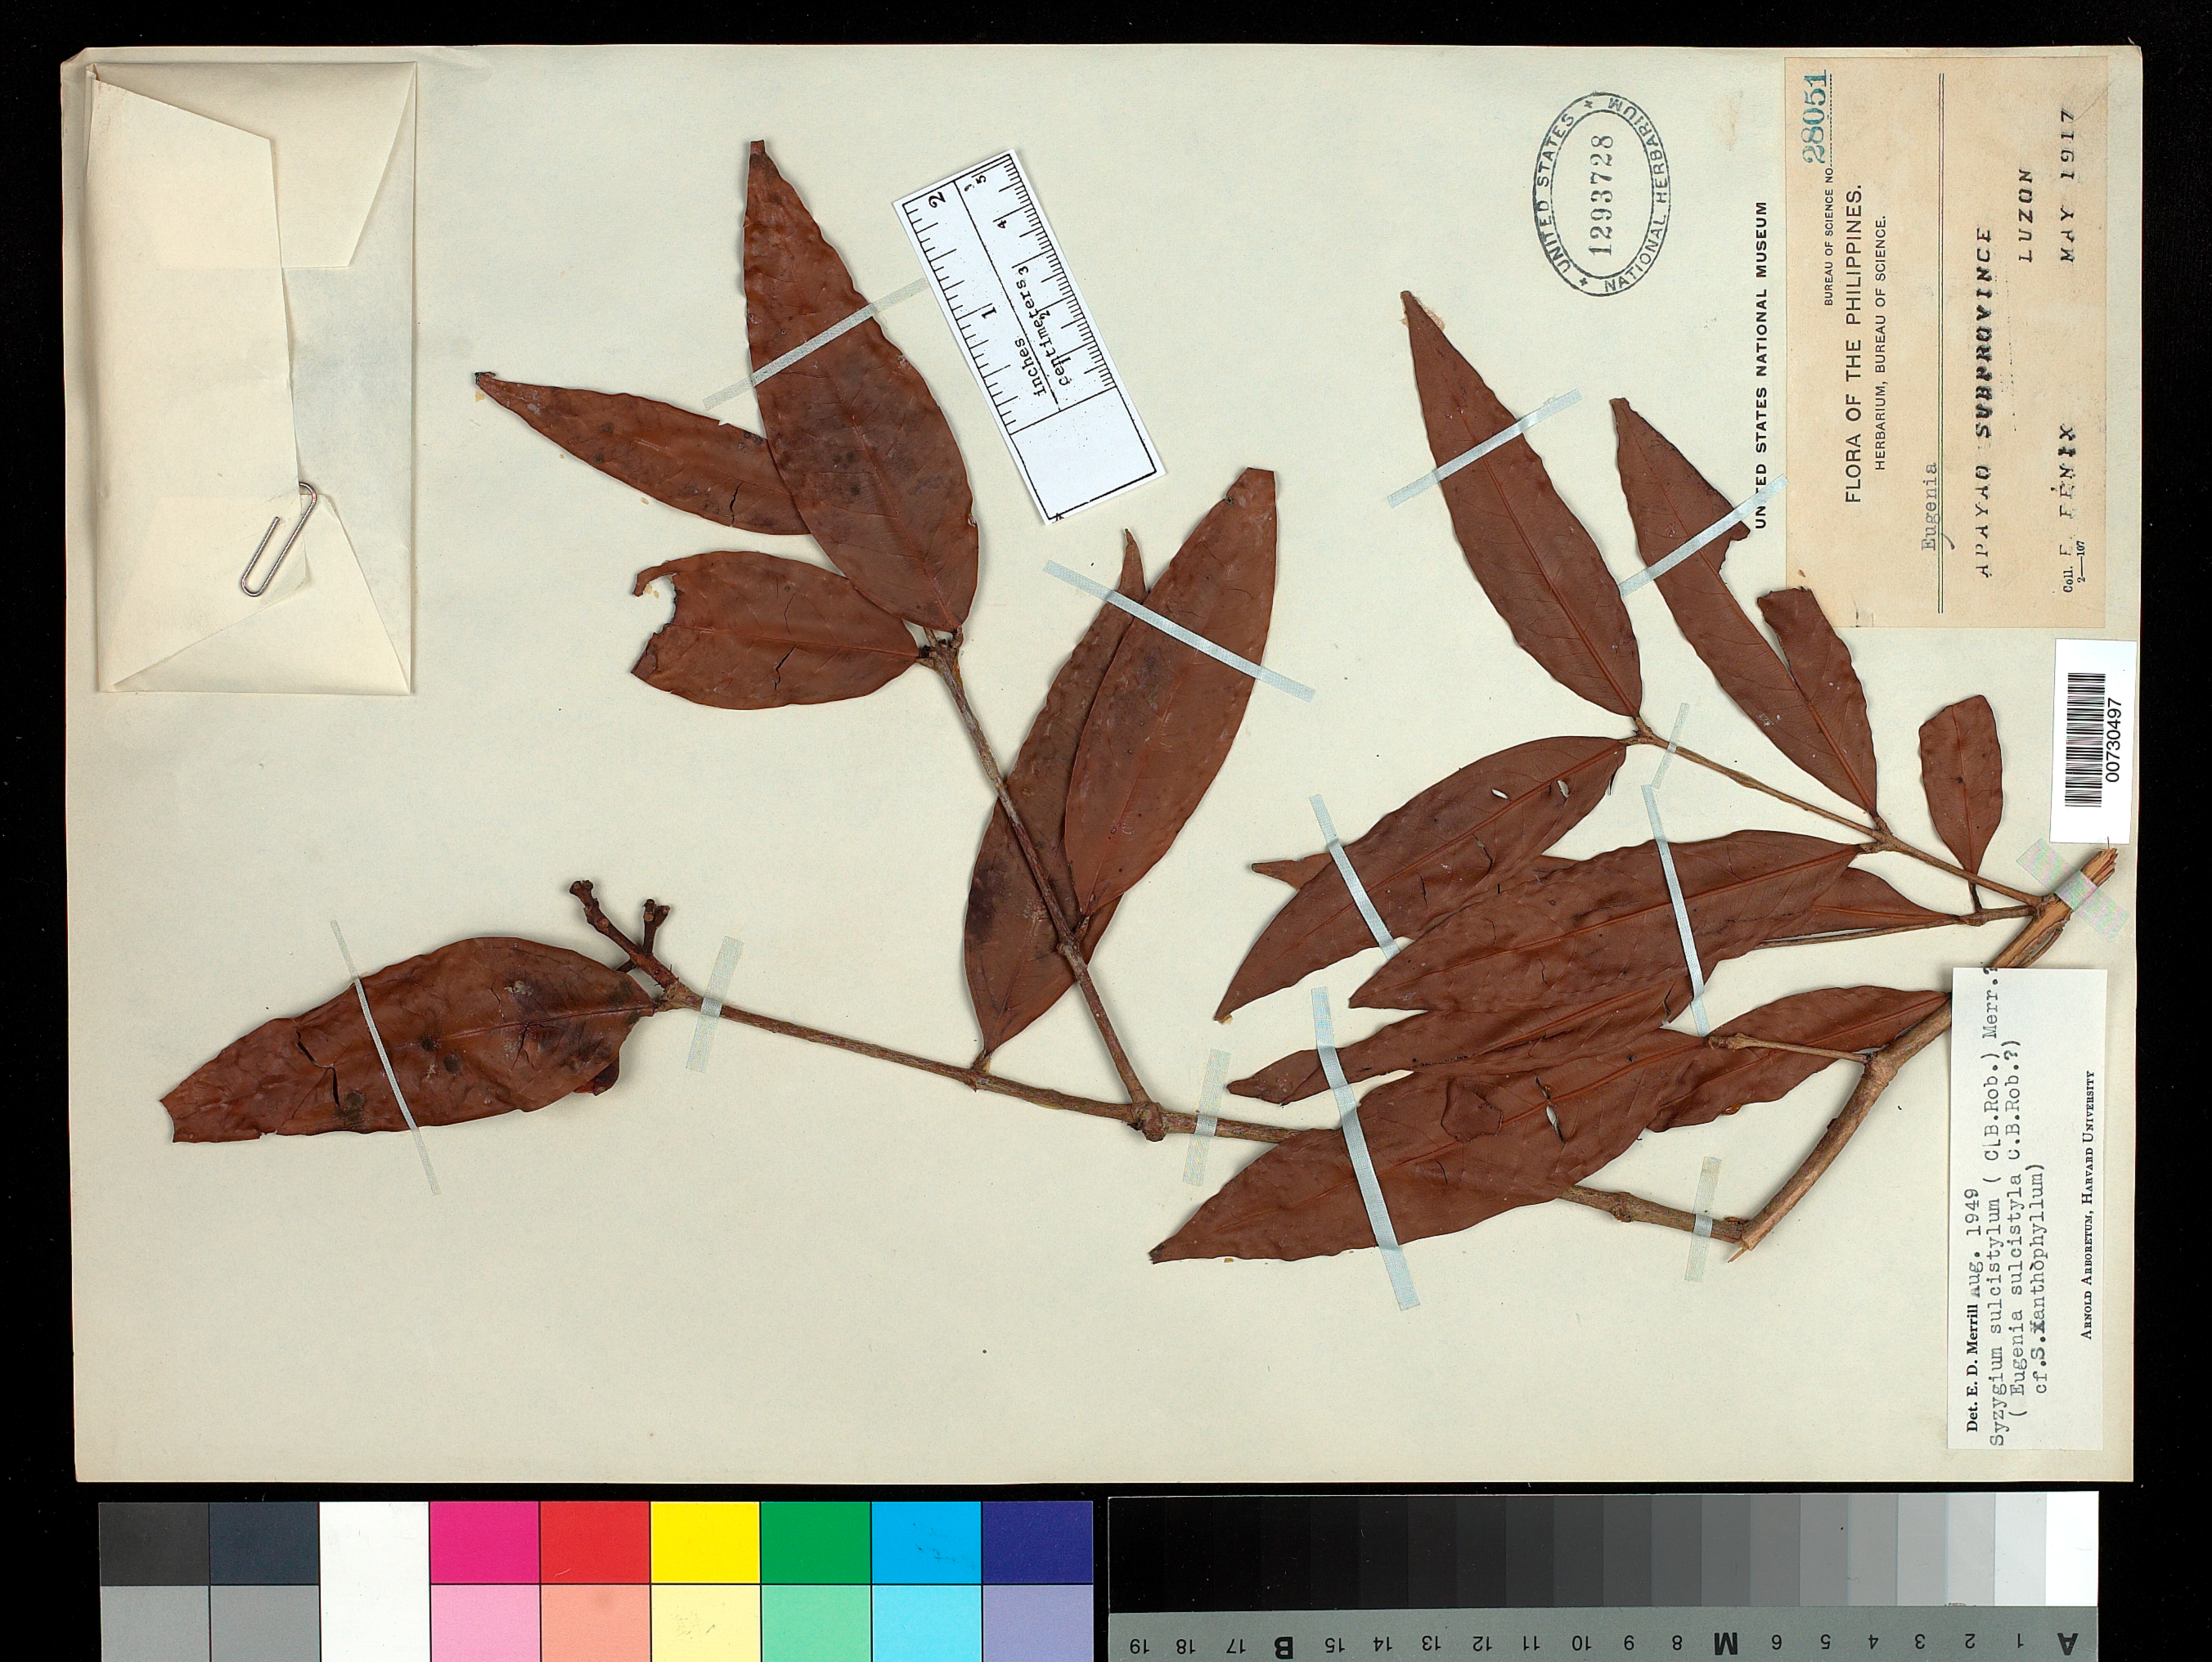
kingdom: Plantae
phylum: Tracheophyta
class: Magnoliopsida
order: Myrtales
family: Myrtaceae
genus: Syzygium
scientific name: Syzygium sulcistylum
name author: (C.B. Rob.) Merr.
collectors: E. Fenix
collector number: Bur. Sci. 28051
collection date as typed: May 1917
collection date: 1917-05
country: Philippines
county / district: Apayao Subprovince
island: Luzon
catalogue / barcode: US 1293728